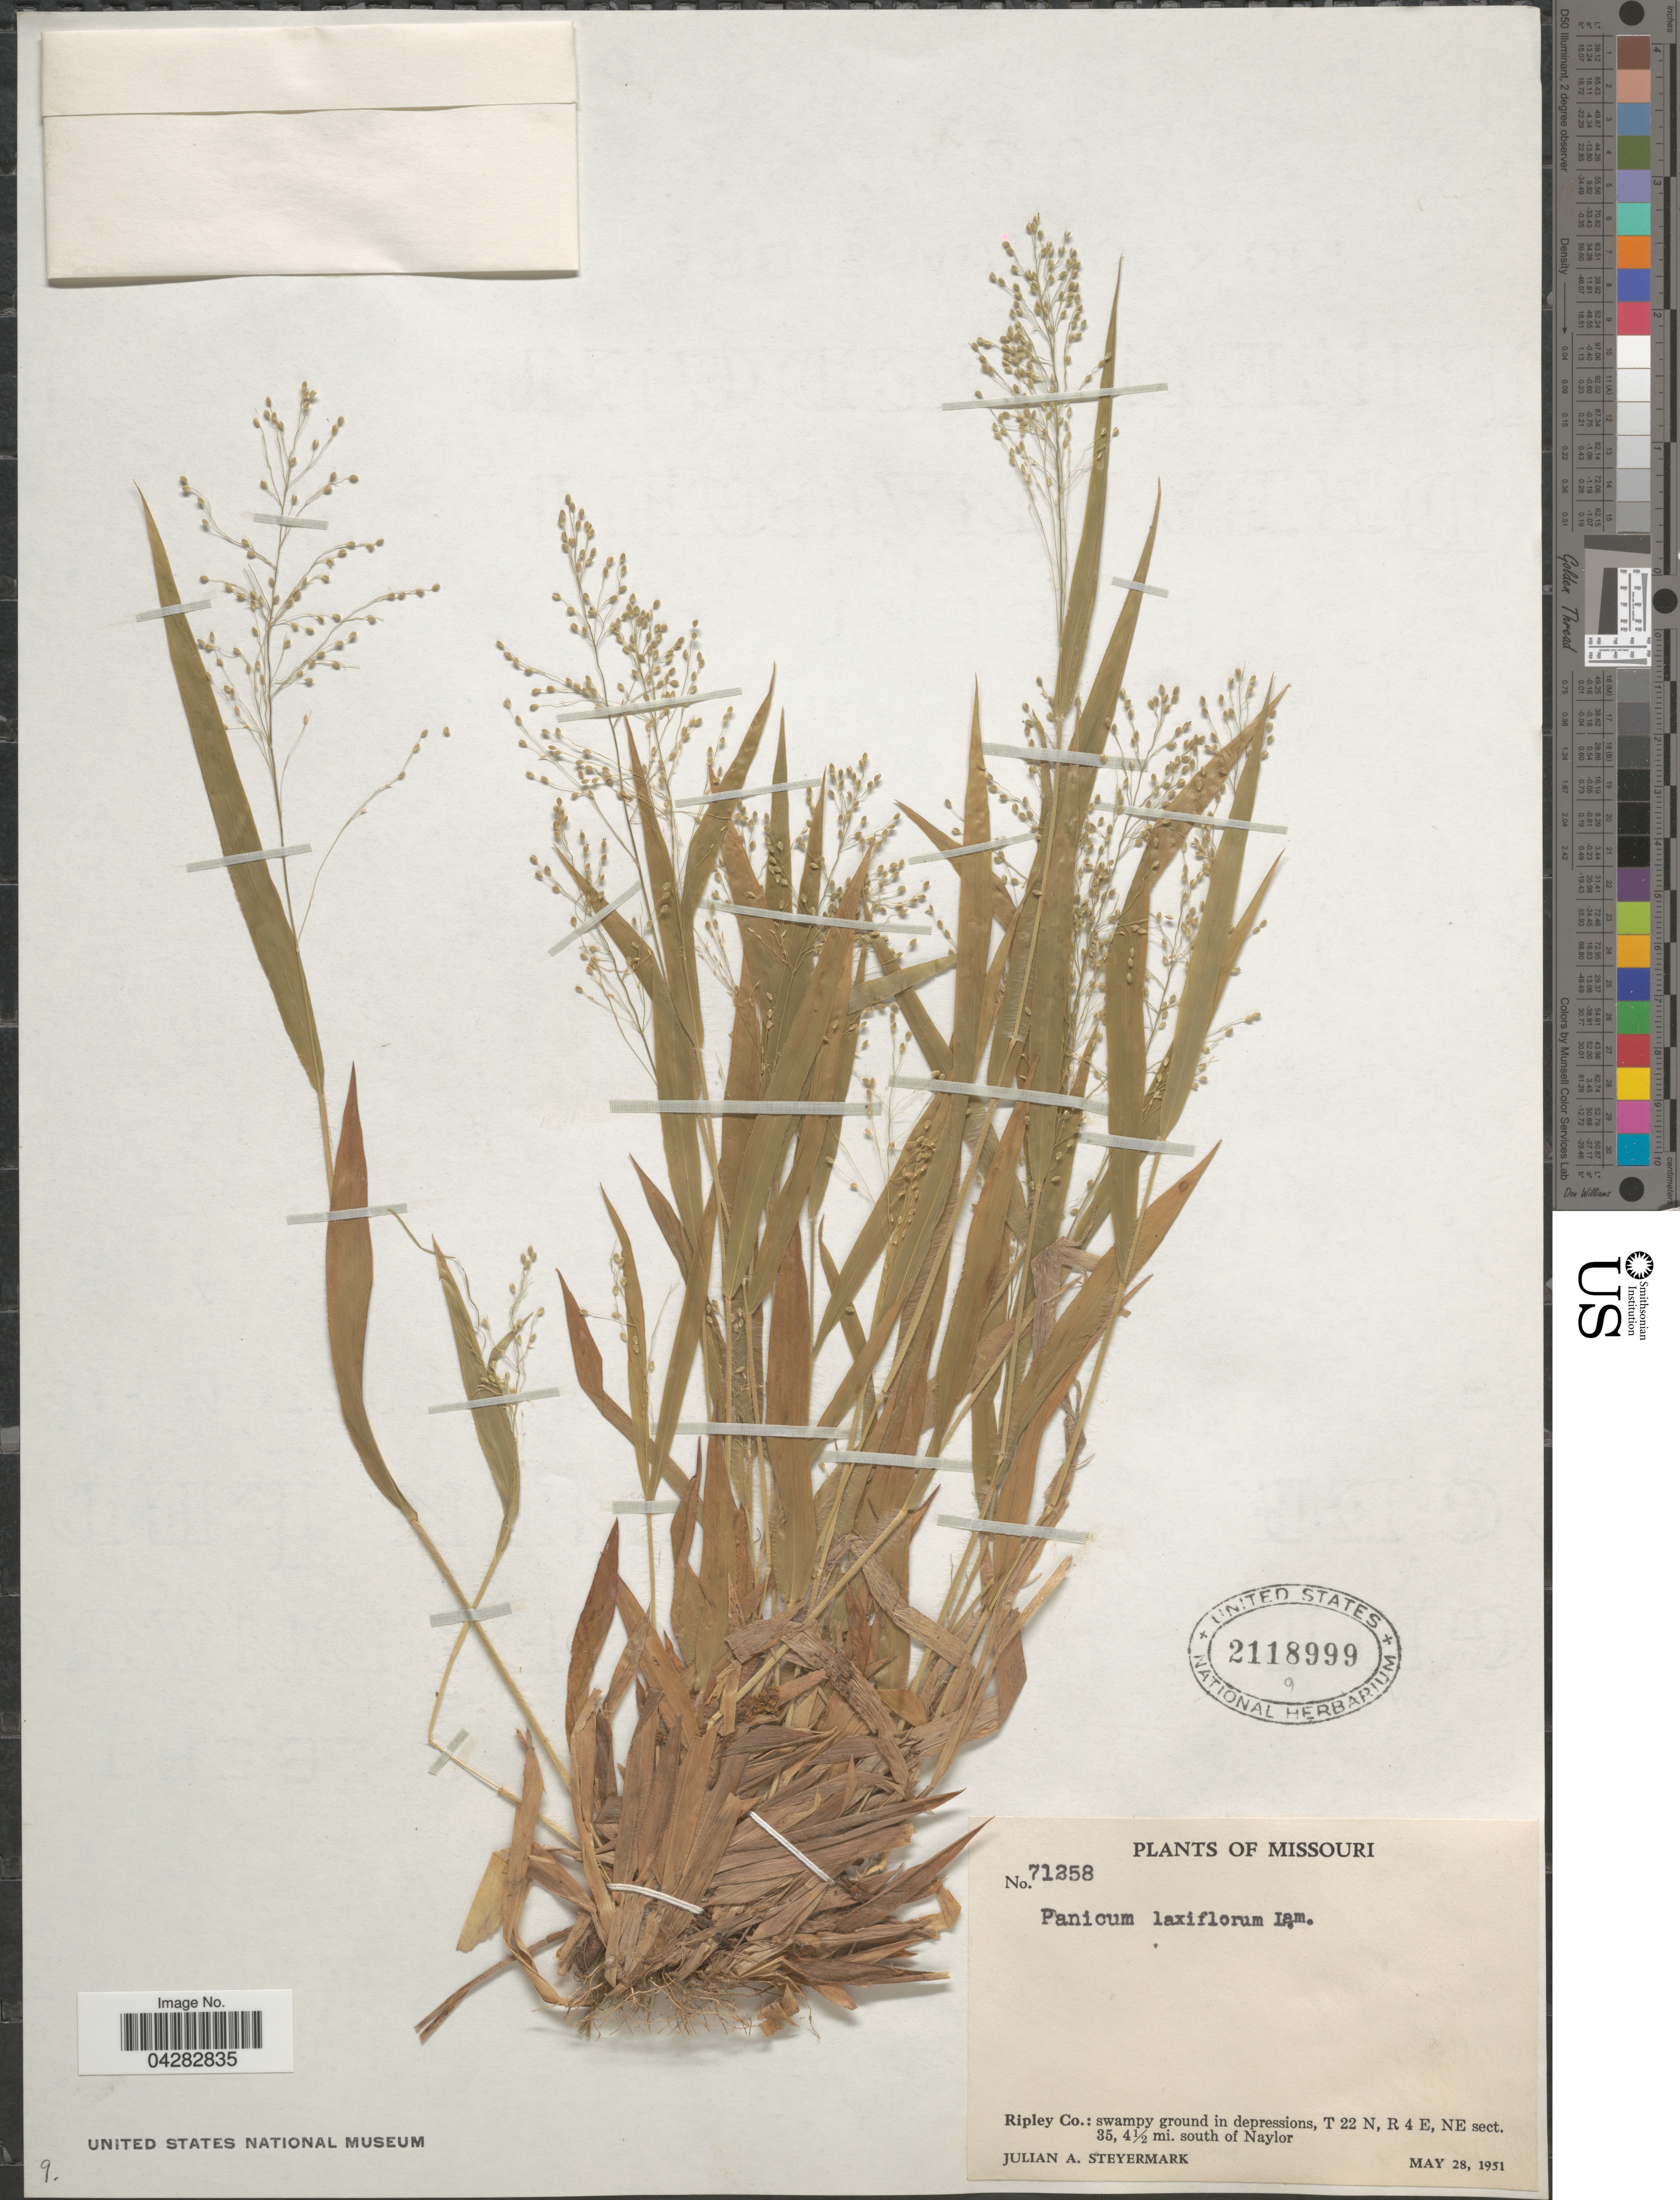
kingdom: Plantae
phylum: Tracheophyta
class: Liliopsida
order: Poales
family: Poaceae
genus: Dichanthelium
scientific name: Dichanthelium laxiflorum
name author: (Lam.) Gould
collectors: J. Steyermark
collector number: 71258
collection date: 1951-05-28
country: United States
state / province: Missouri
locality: Ripley Co.: swampy ground in depression, T 22 N, R 4 E, NE sect. 35, 4½ mi. south of Naylor.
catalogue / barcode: US 2118999